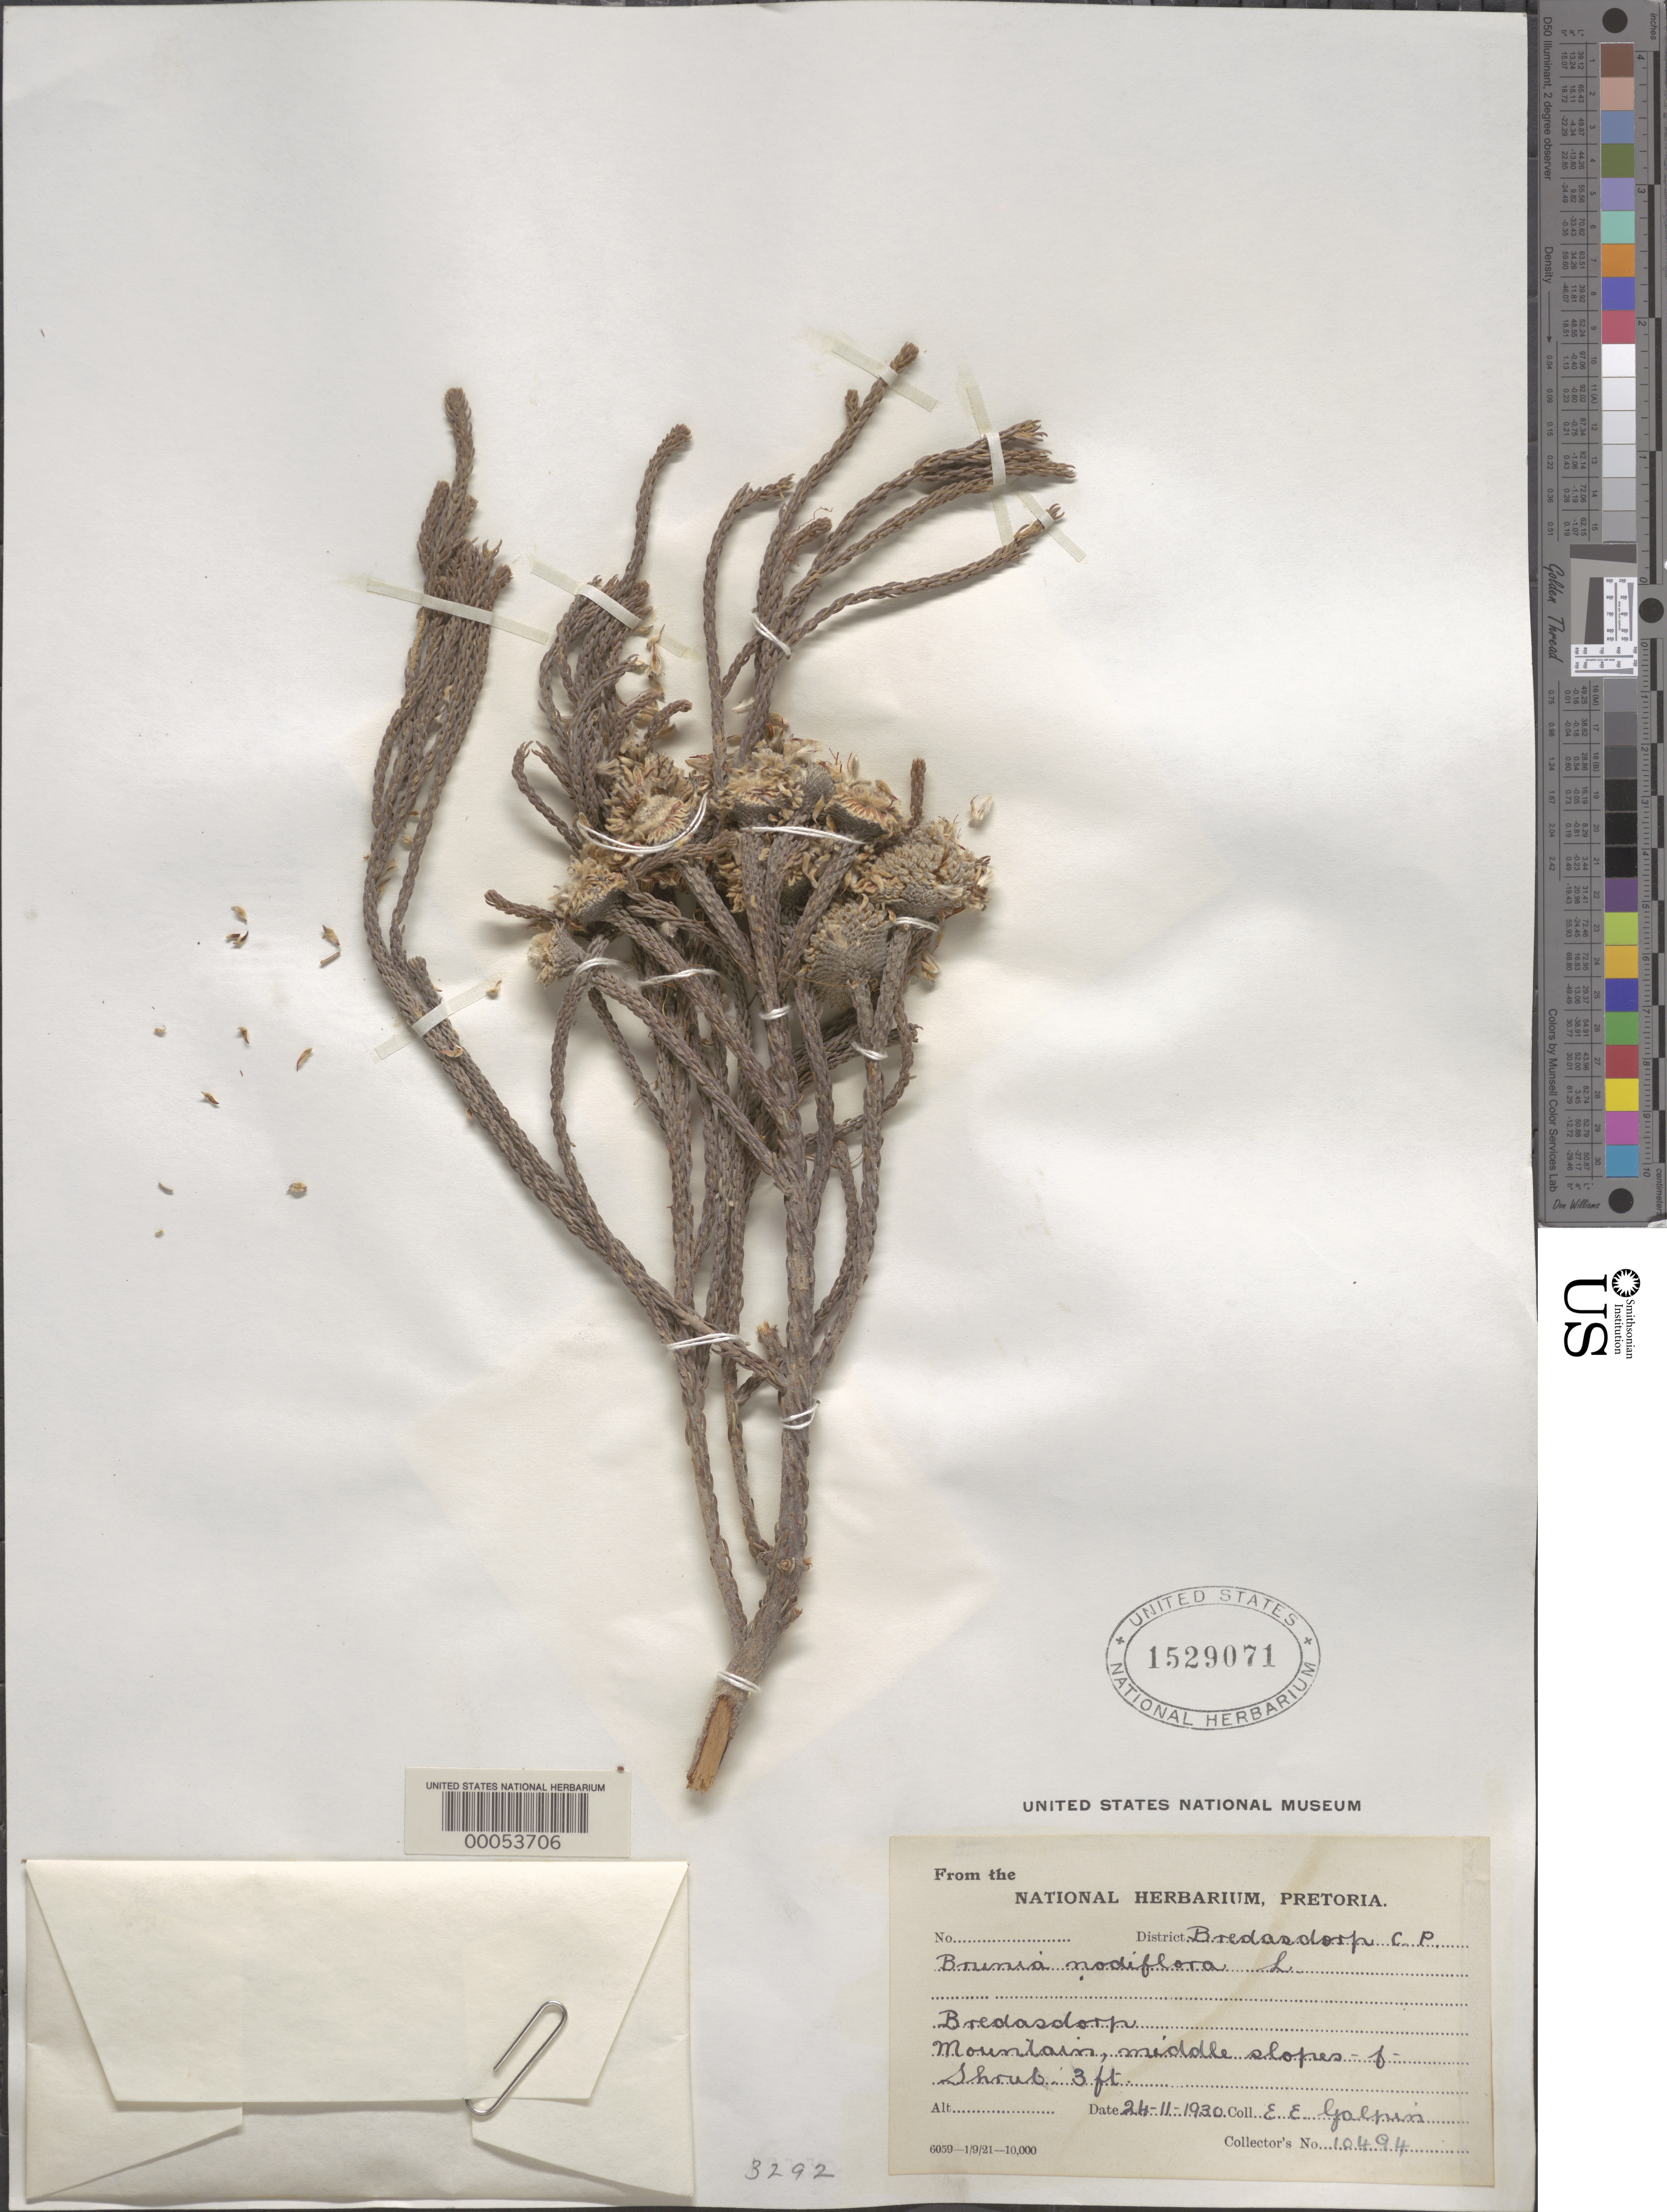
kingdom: Plantae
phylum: Tracheophyta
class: Magnoliopsida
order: Bruniales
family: Bruniaceae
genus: Brunia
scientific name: Brunia laevis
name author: Thunb.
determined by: Strong, Mark T., (BOT), Smithsonian Institution - National Museum of Natural History (UNITED STATES)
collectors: E. Galpin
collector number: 10494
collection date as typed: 24 Nov 1930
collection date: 1930-11-24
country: South Africa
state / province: Western Cape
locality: Bredasdorp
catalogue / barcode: US 1529071